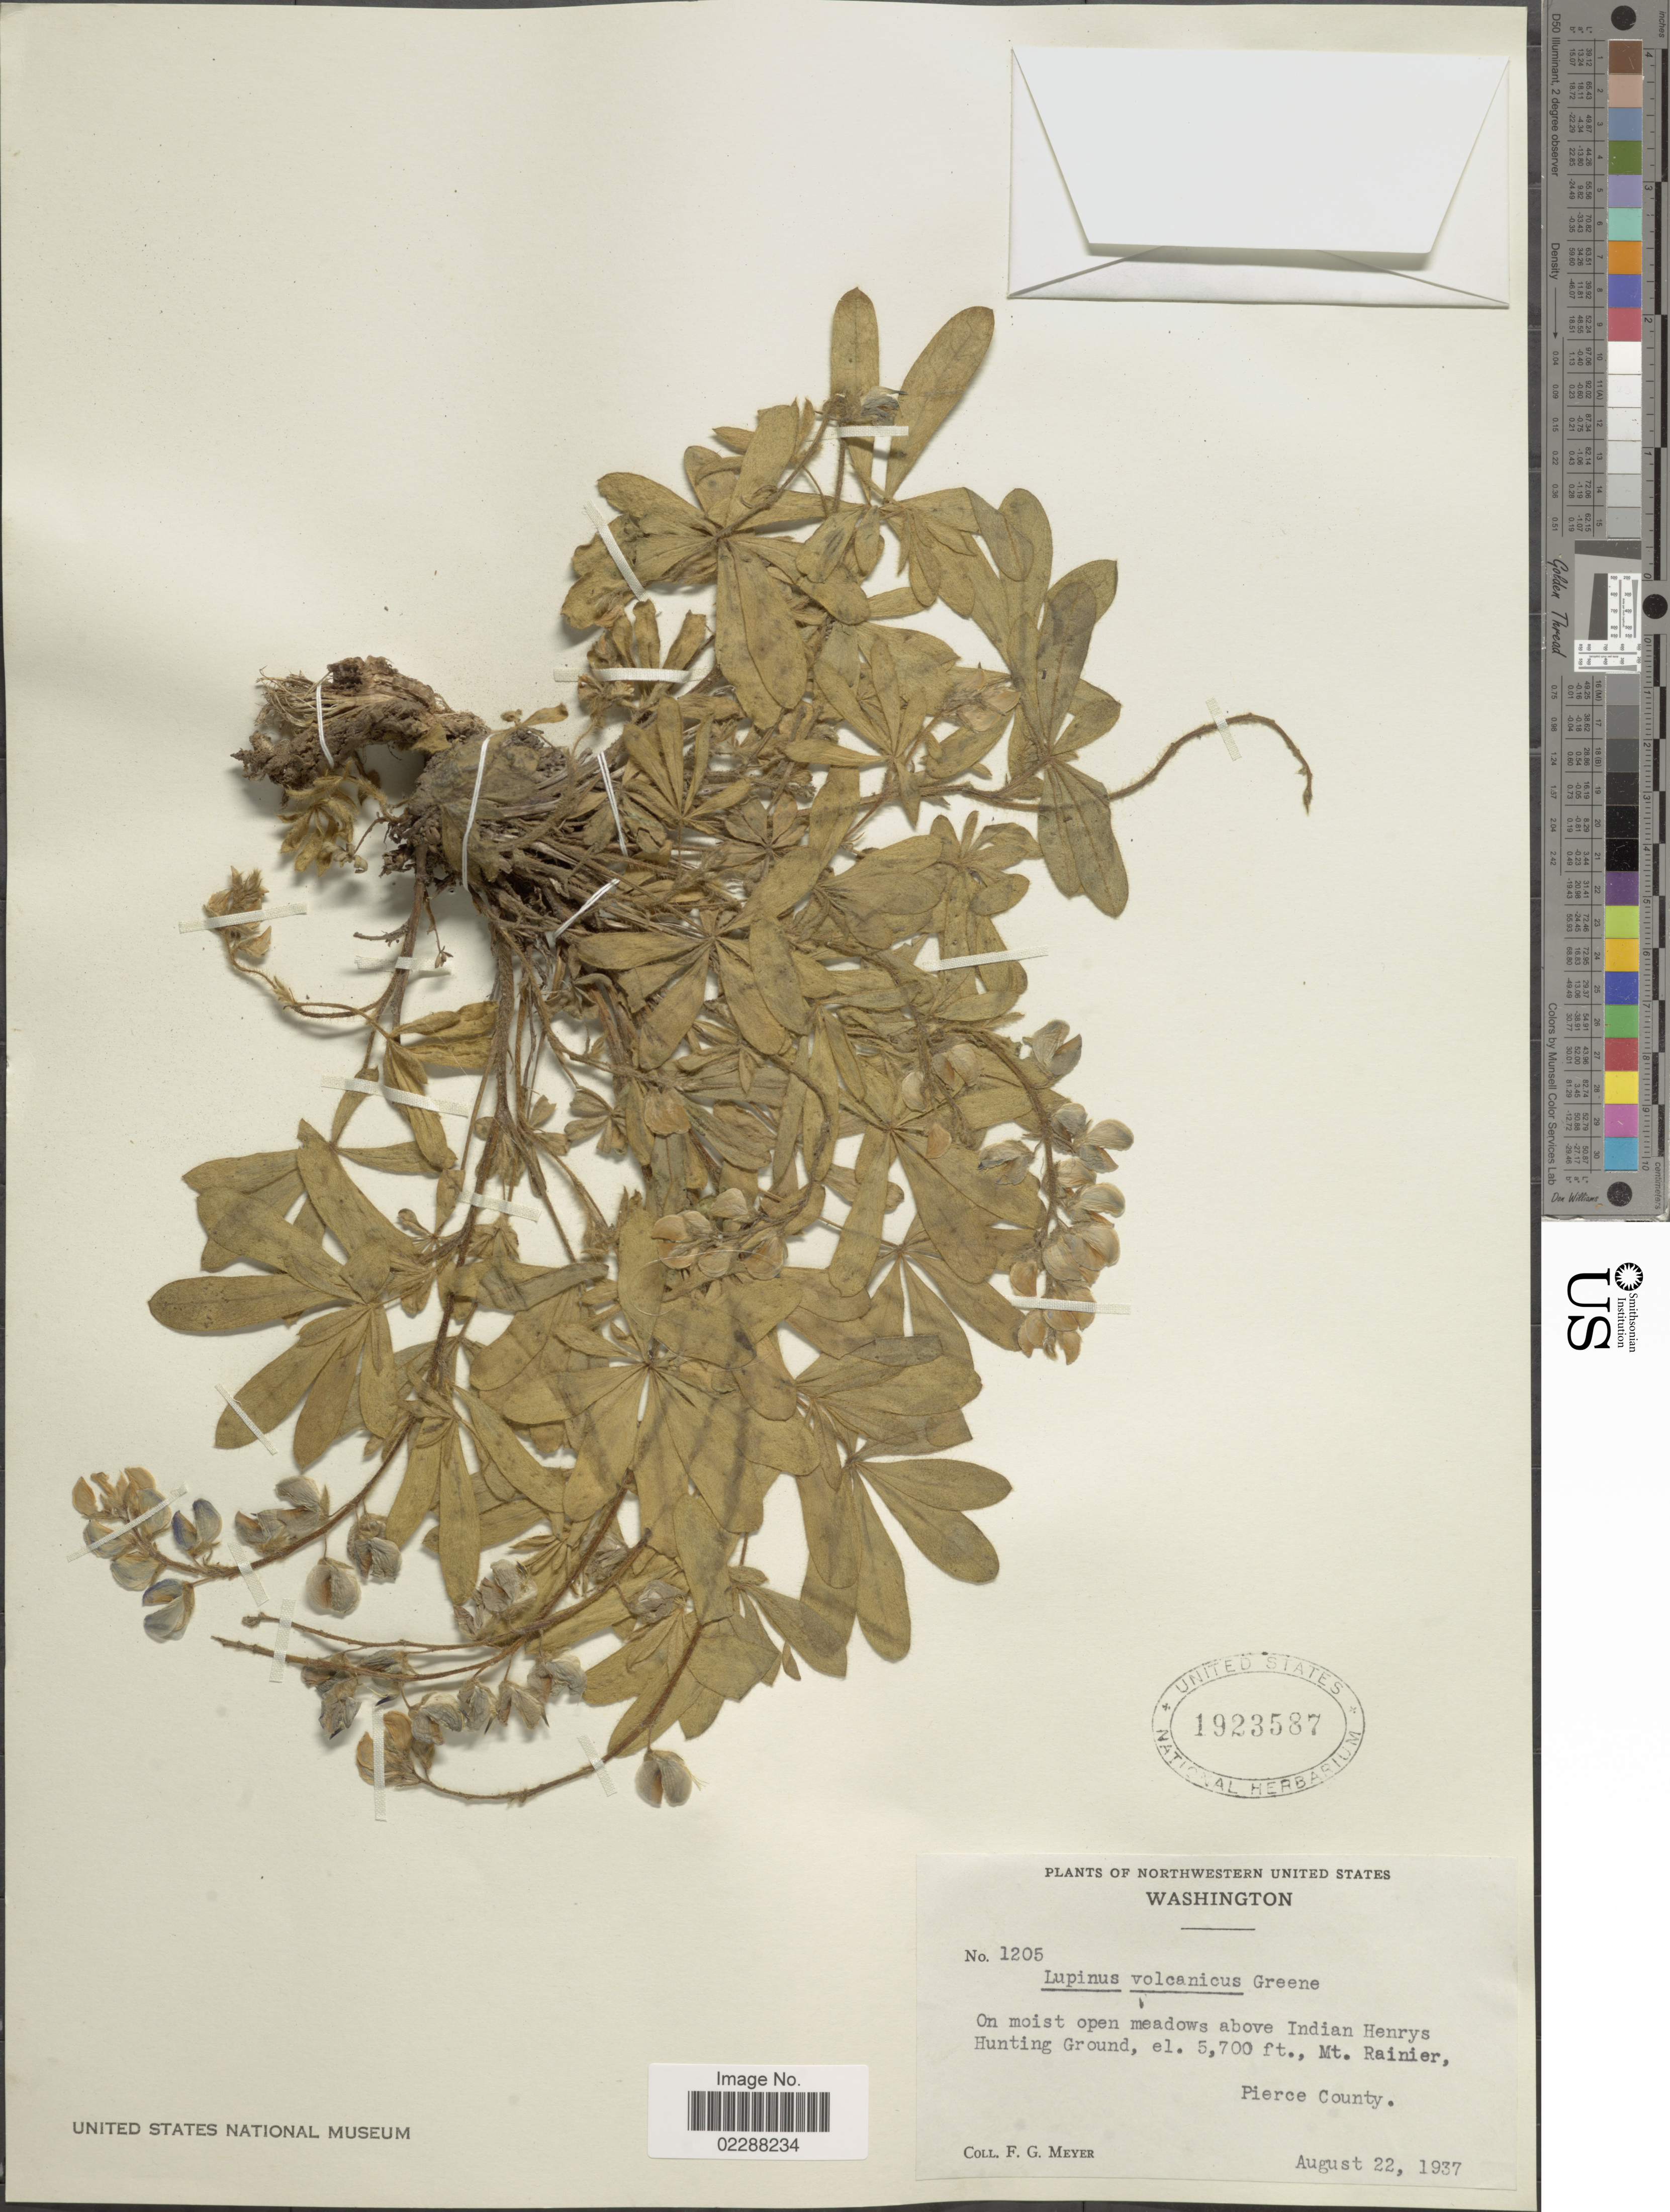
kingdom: Plantae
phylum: Tracheophyta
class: Magnoliopsida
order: Fabales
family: Fabaceae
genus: Lupinus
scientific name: Lupinus volcanicus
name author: Greene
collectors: F. G. Meyer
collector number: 1205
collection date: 1937-08-22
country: United States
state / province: Washington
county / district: Pierce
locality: On moist open meadows above Indian Henrys'Hunting Ground, Mt. Rainier, Pierce County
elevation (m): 1737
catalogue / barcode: US 1923587